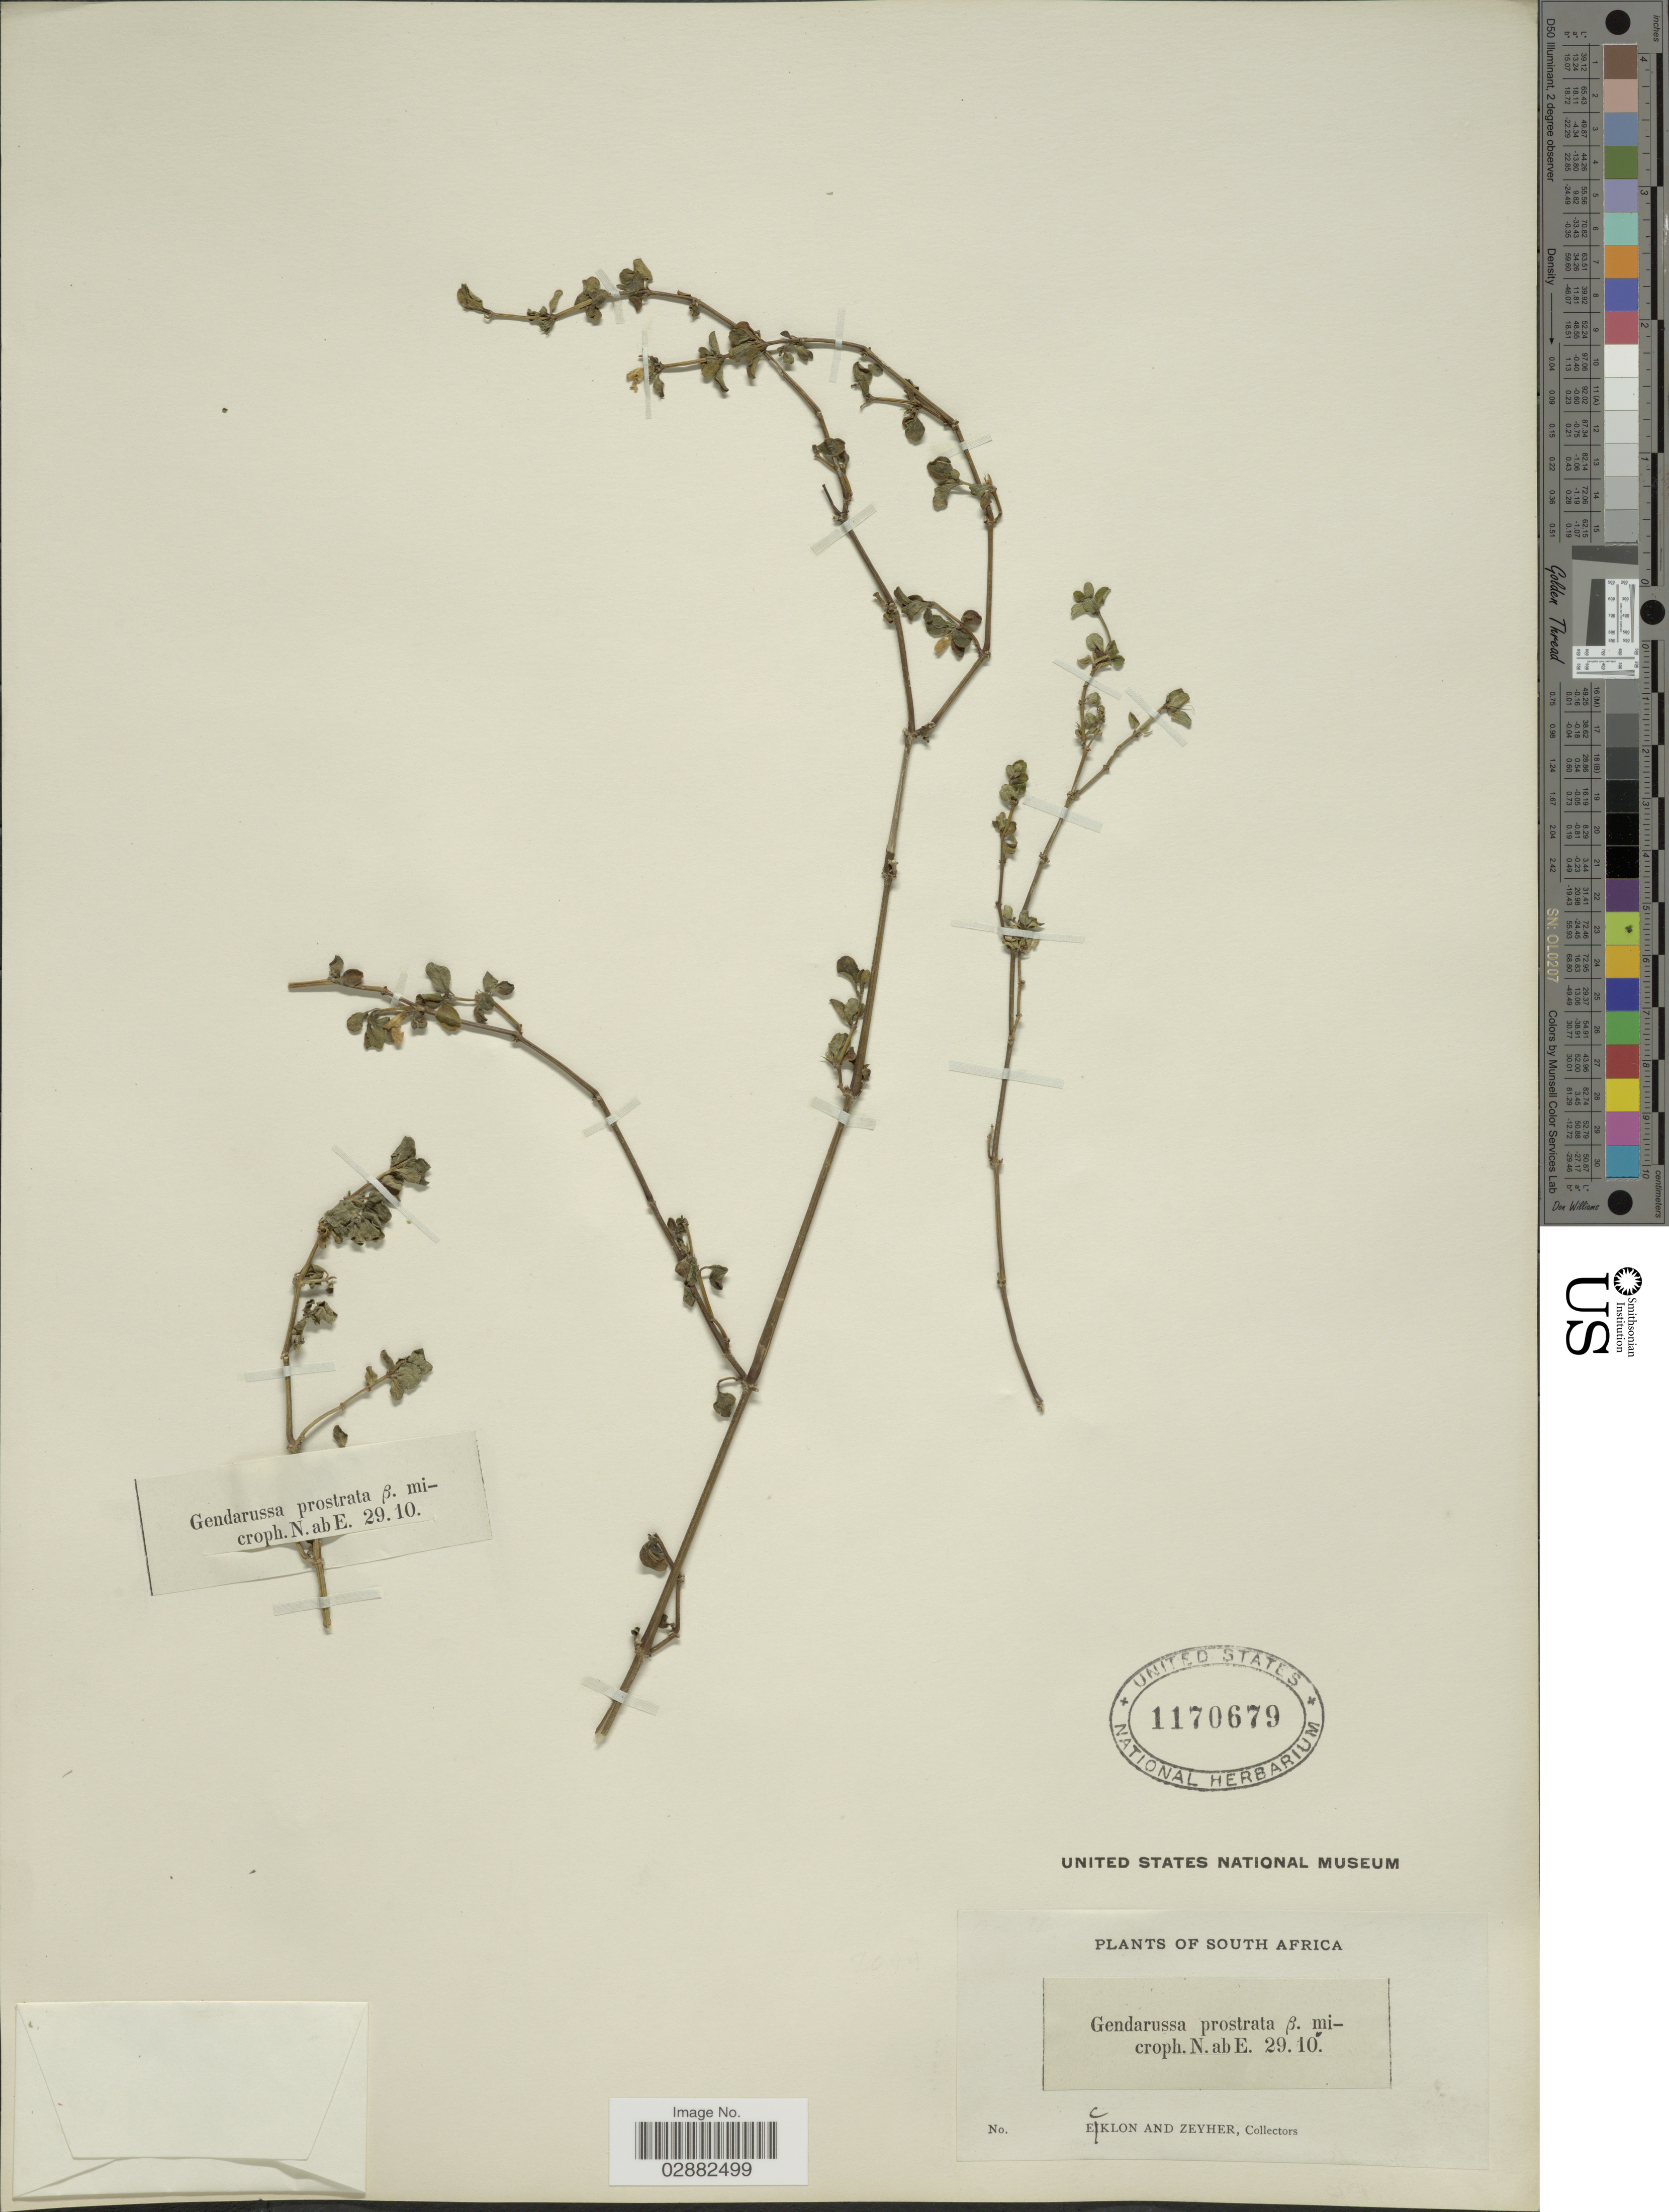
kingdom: Plantae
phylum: Tracheophyta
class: Magnoliopsida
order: Lamiales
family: Acanthaceae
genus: Justicia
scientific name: Justicia protracta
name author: (Nees) T. Anderson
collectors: -. Ecklon & -. Zeyher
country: South Africa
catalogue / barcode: US 1170679